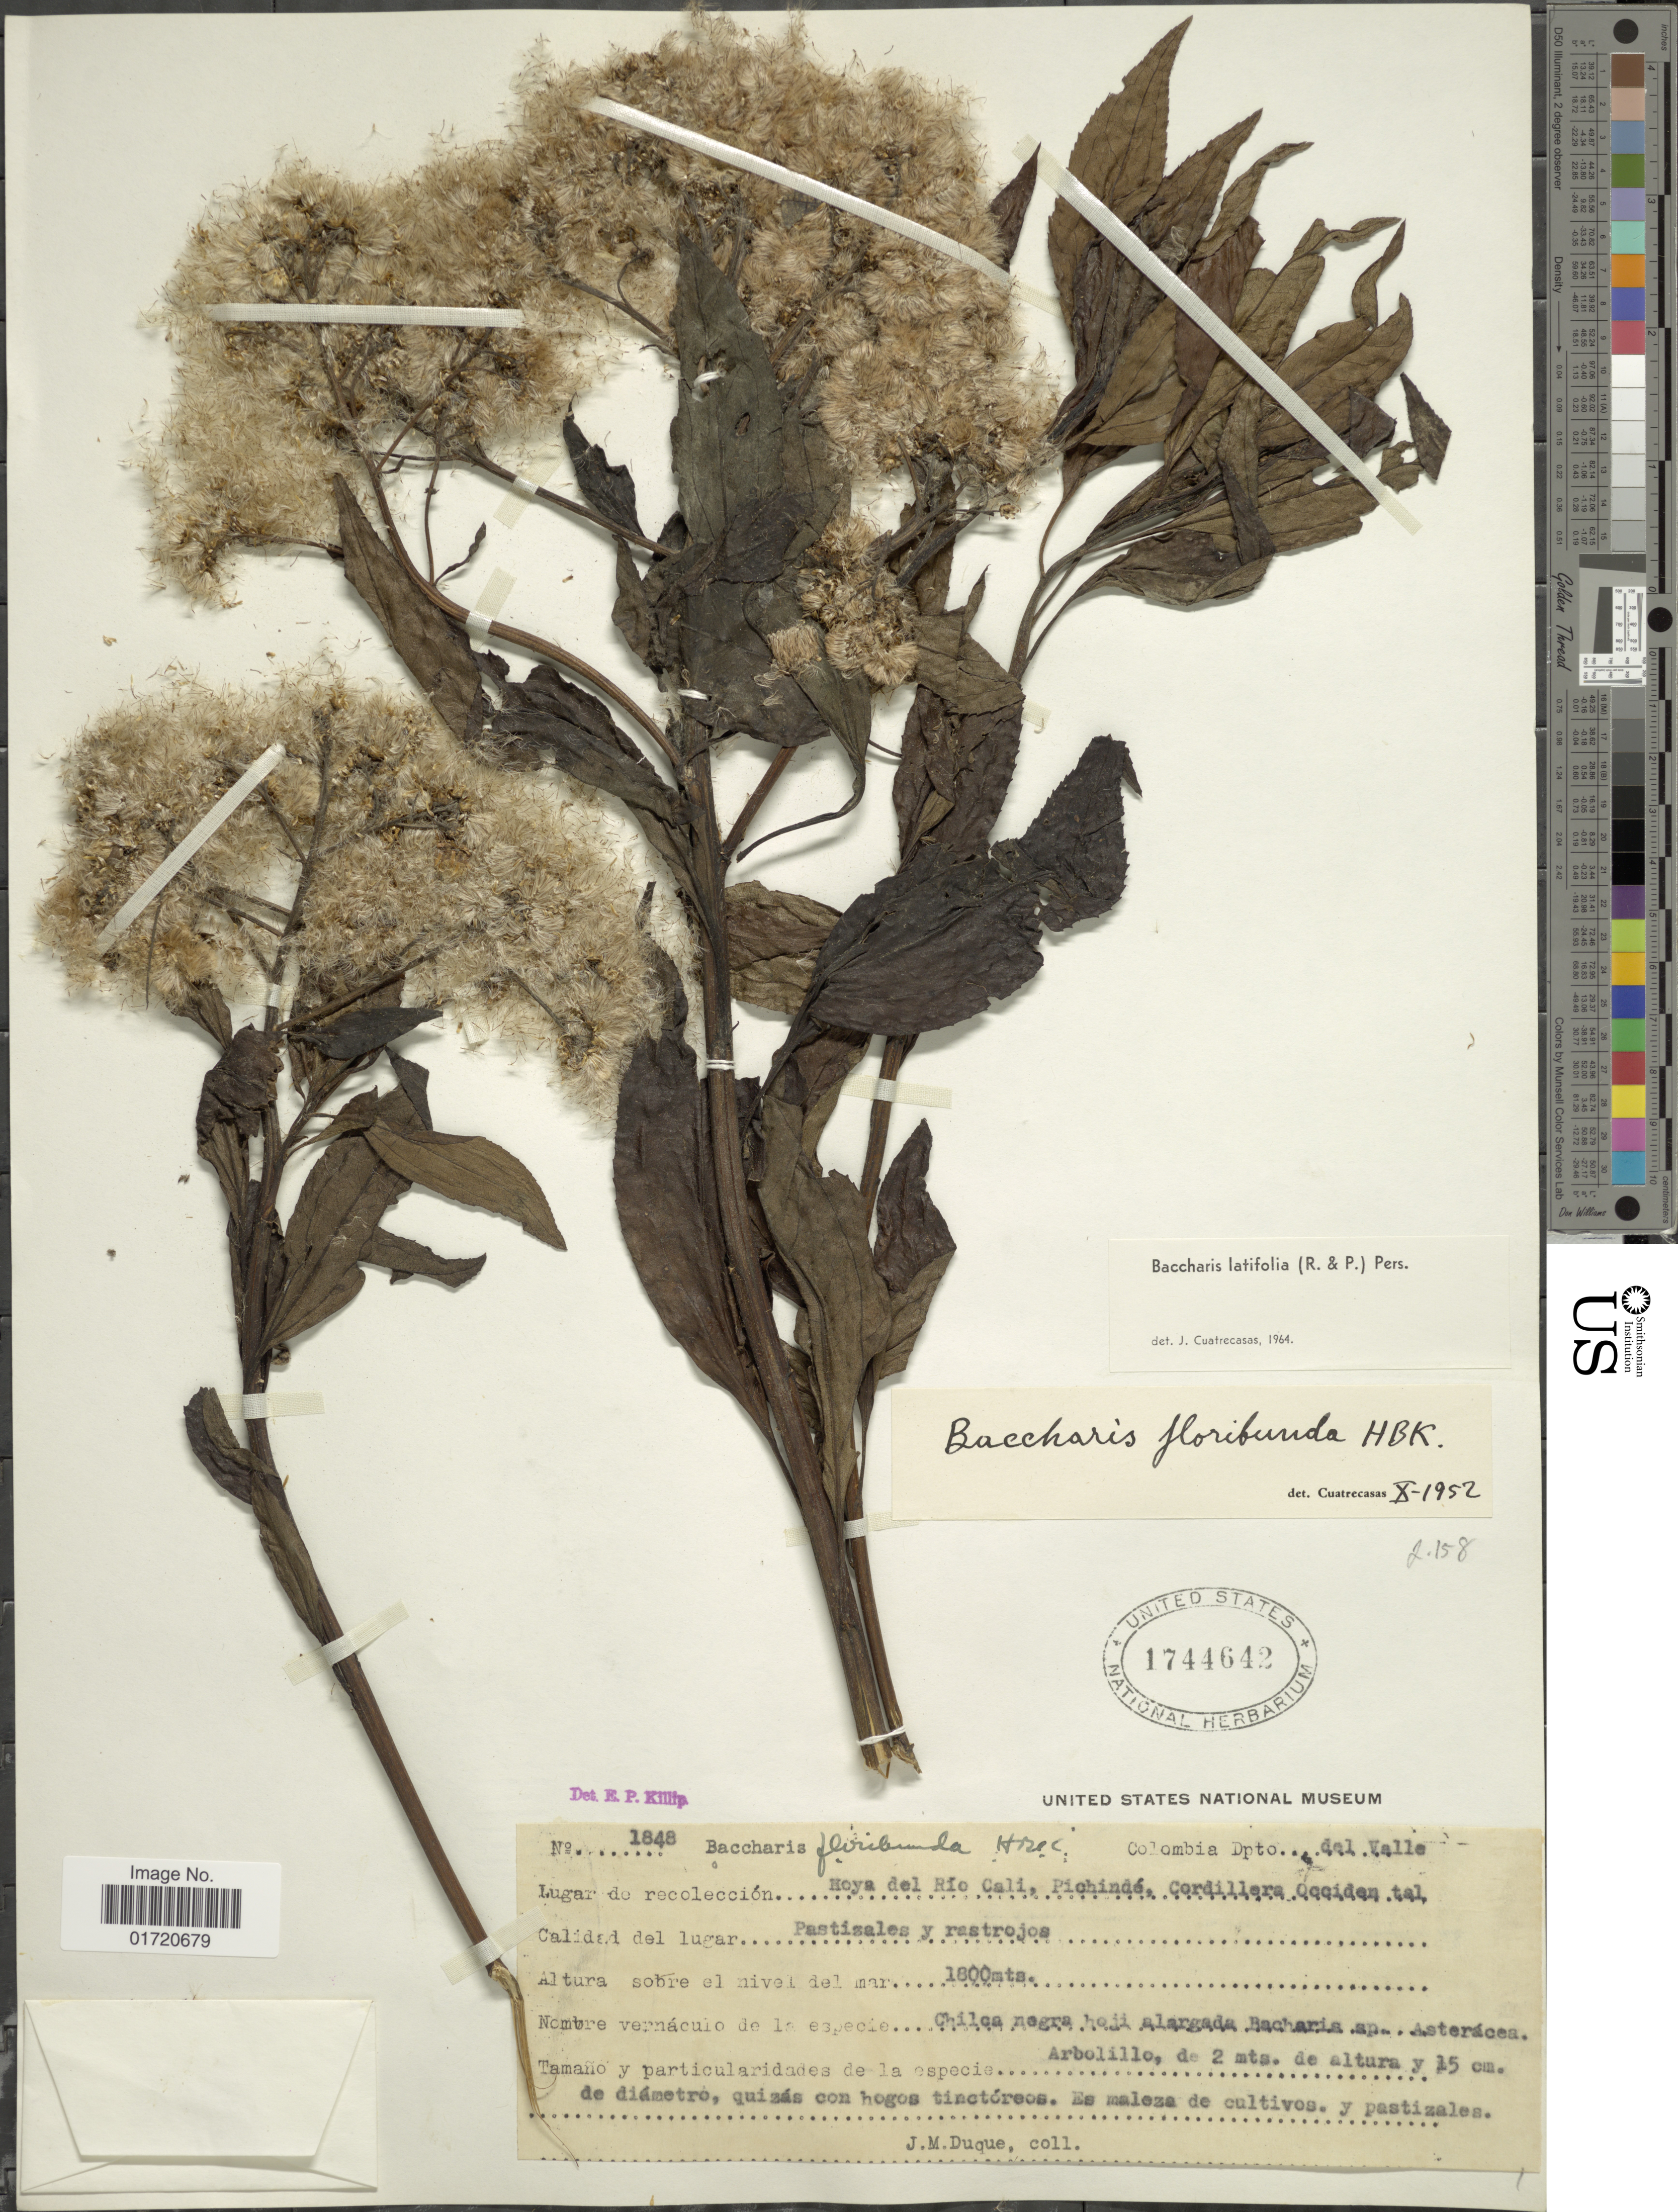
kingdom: Plantae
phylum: Tracheophyta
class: Magnoliopsida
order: Asterales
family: Asteraceae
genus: Baccharis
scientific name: Baccharis latifolia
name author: (Ruiz & Pav.) Pers.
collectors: J. Duque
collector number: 1848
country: Colombia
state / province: Valle del Cauca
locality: Dpto. del Valle, Hoya del Rio Cali, Pichinde, Cordillera Occidental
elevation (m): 1800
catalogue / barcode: US 1744642